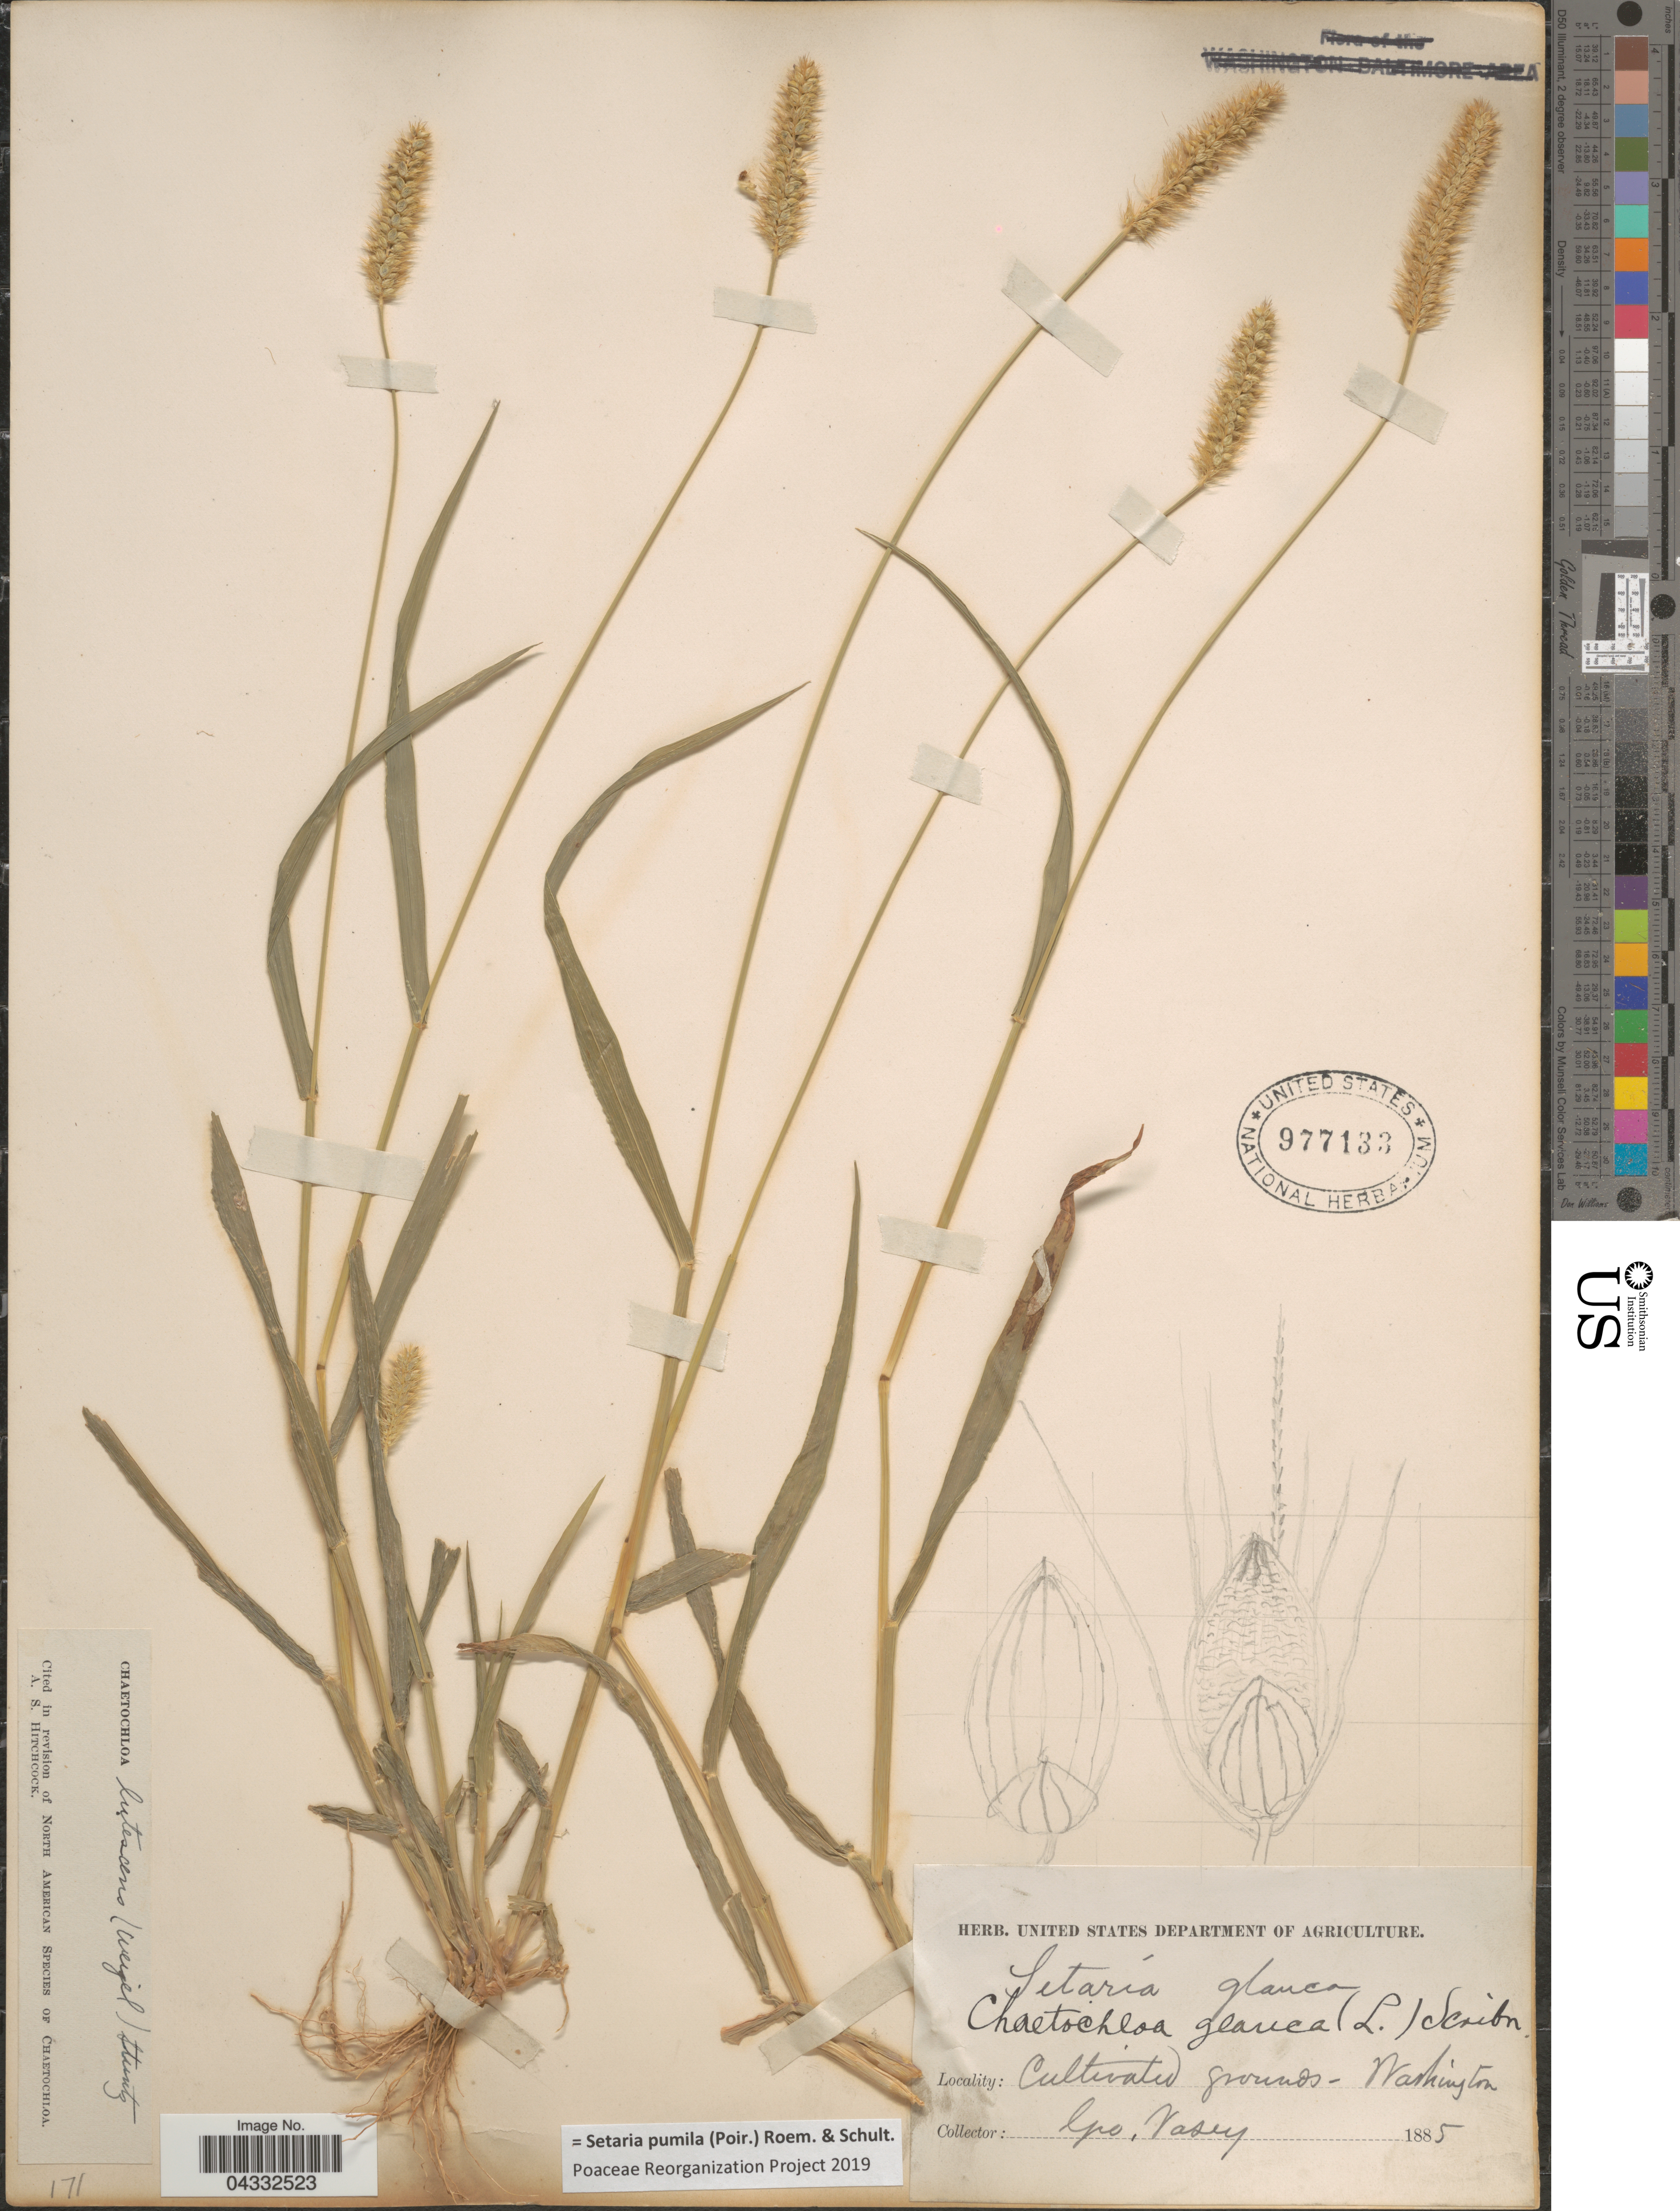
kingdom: Plantae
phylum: Tracheophyta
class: Liliopsida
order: Poales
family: Poaceae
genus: Setaria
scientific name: Setaria pumila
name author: (Poir.) Roem. & Schult.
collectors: G. R. Vasey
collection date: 1885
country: United States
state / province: Washington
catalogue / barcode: US 977133